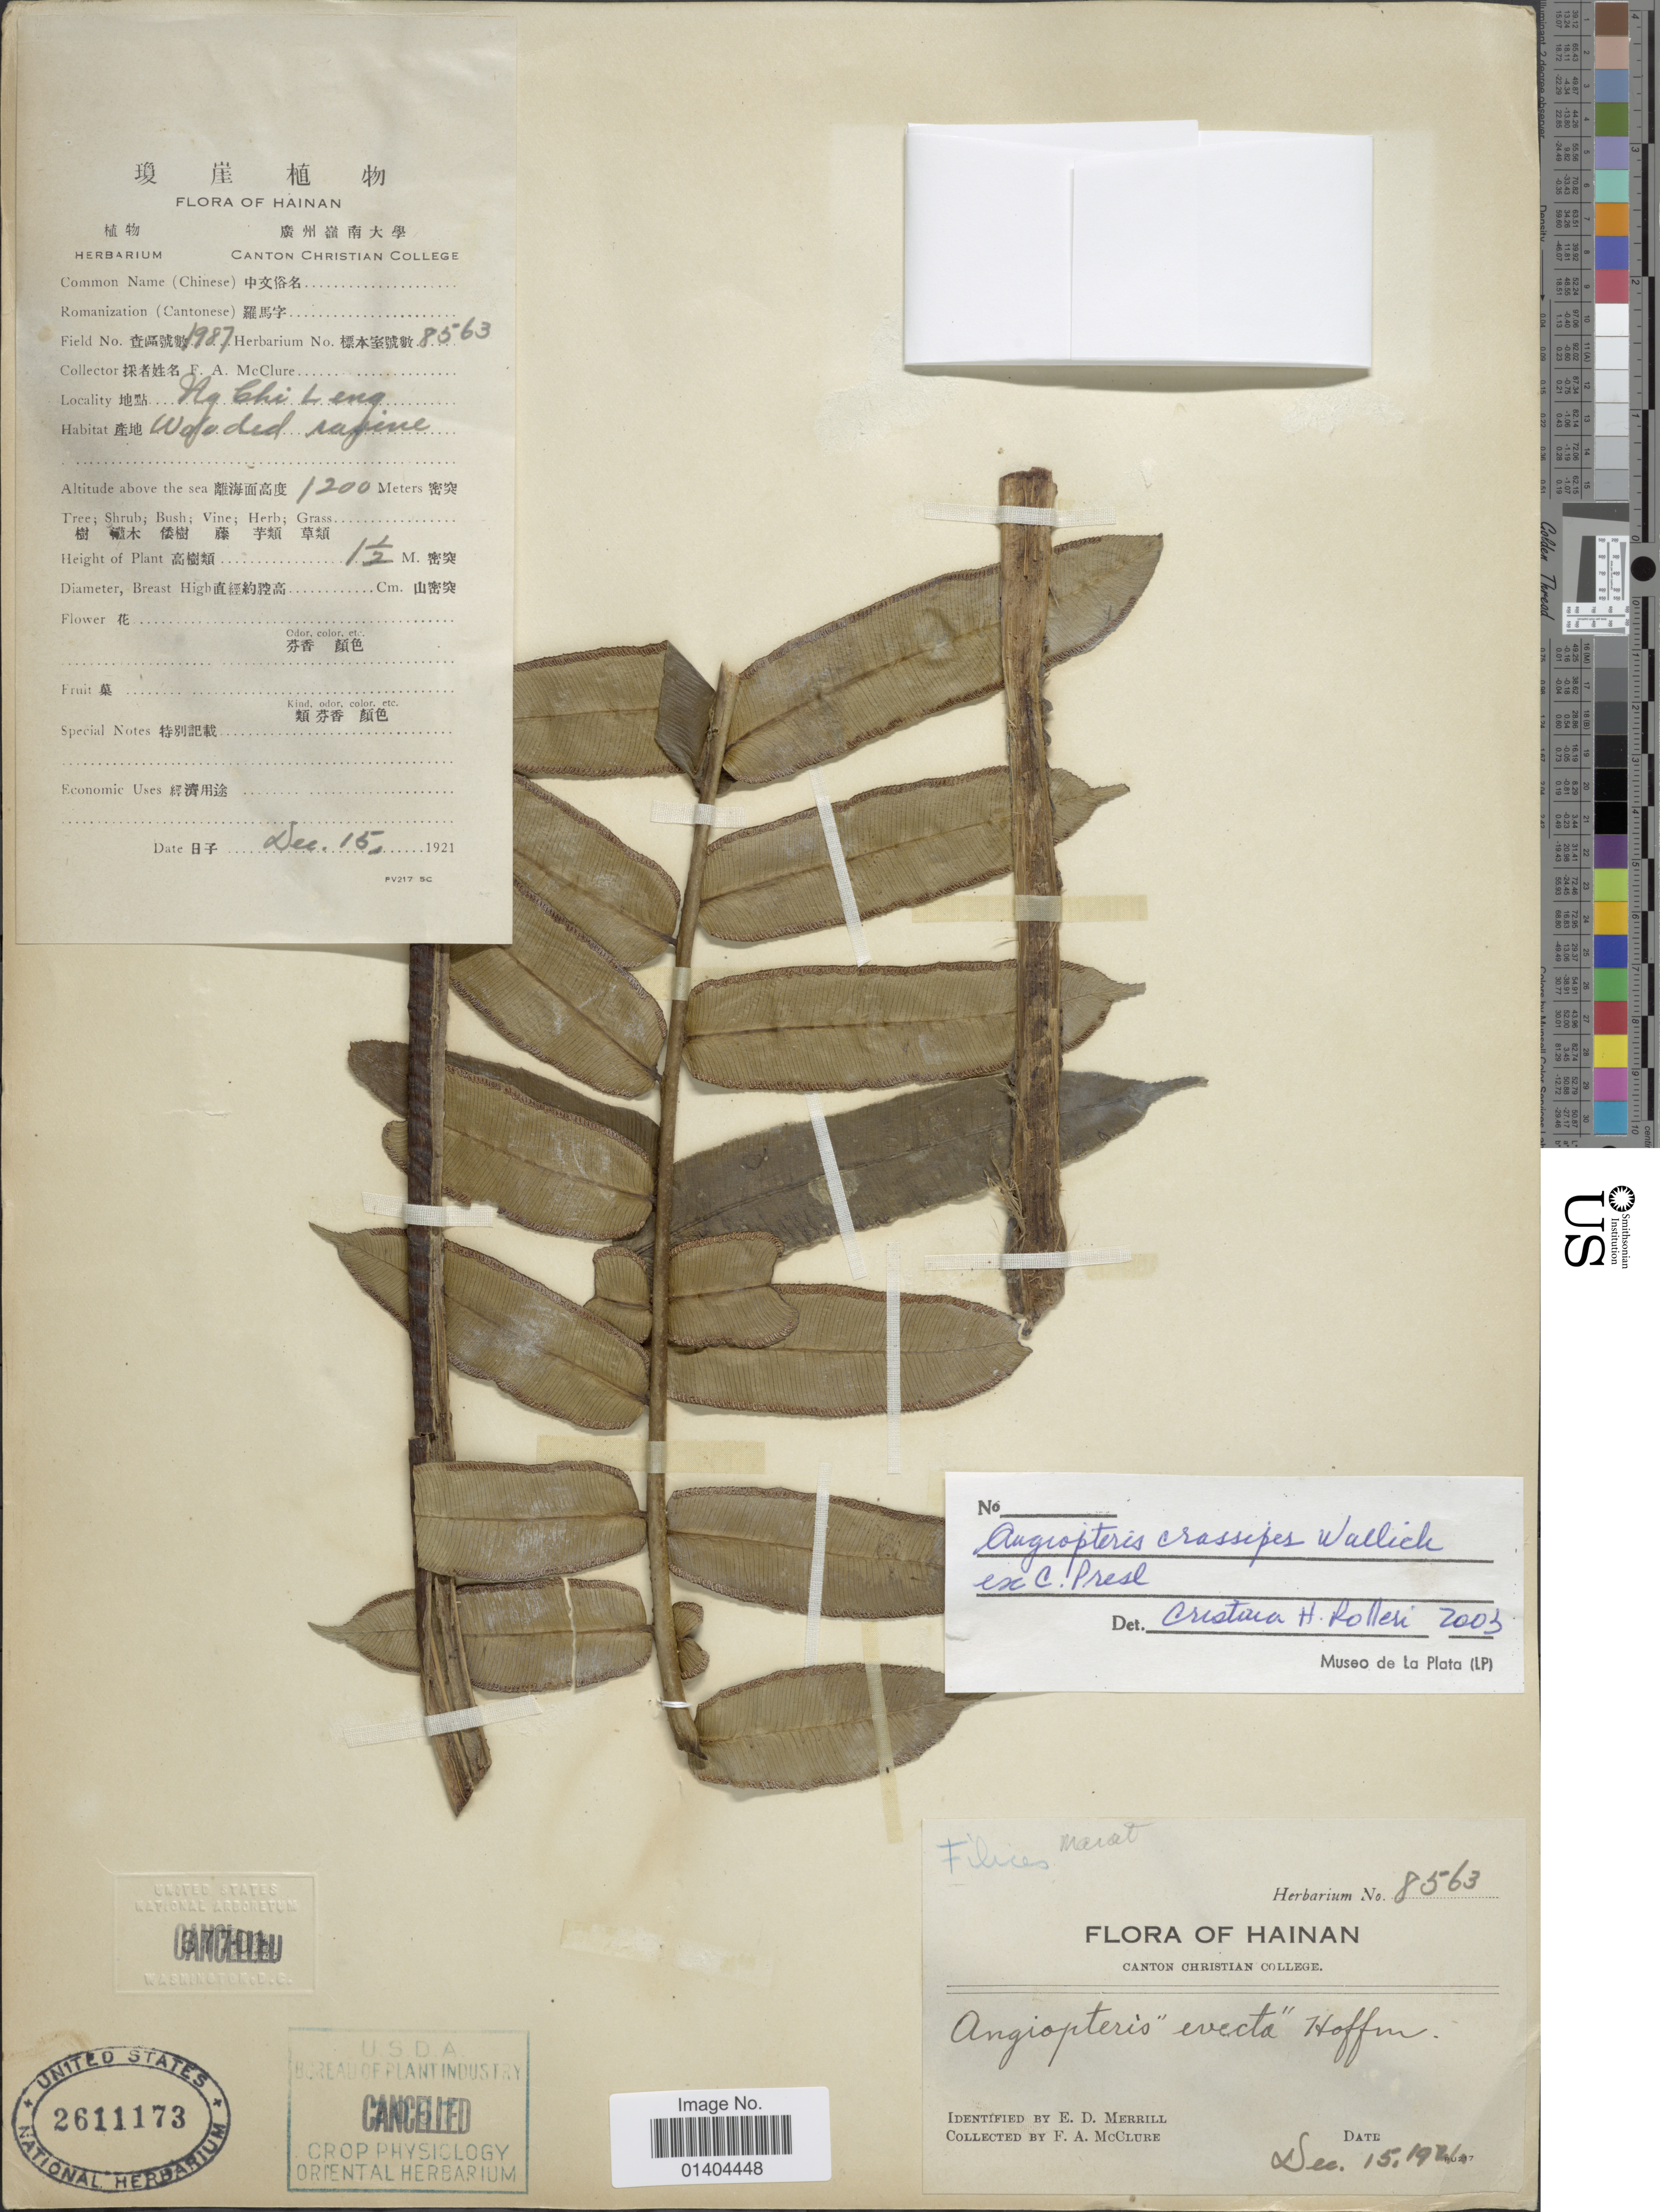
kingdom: Plantae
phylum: Tracheophyta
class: Polypodiopsida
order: Marattiales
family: Marattiaceae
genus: Angiopteris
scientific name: Angiopteris crassipes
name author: Wall. ex C. Presl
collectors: F. A. McClure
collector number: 8563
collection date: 1926-12-15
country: China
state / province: Hainan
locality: Ng Chi Leng [interpreted]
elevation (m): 1200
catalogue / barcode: US 2611173